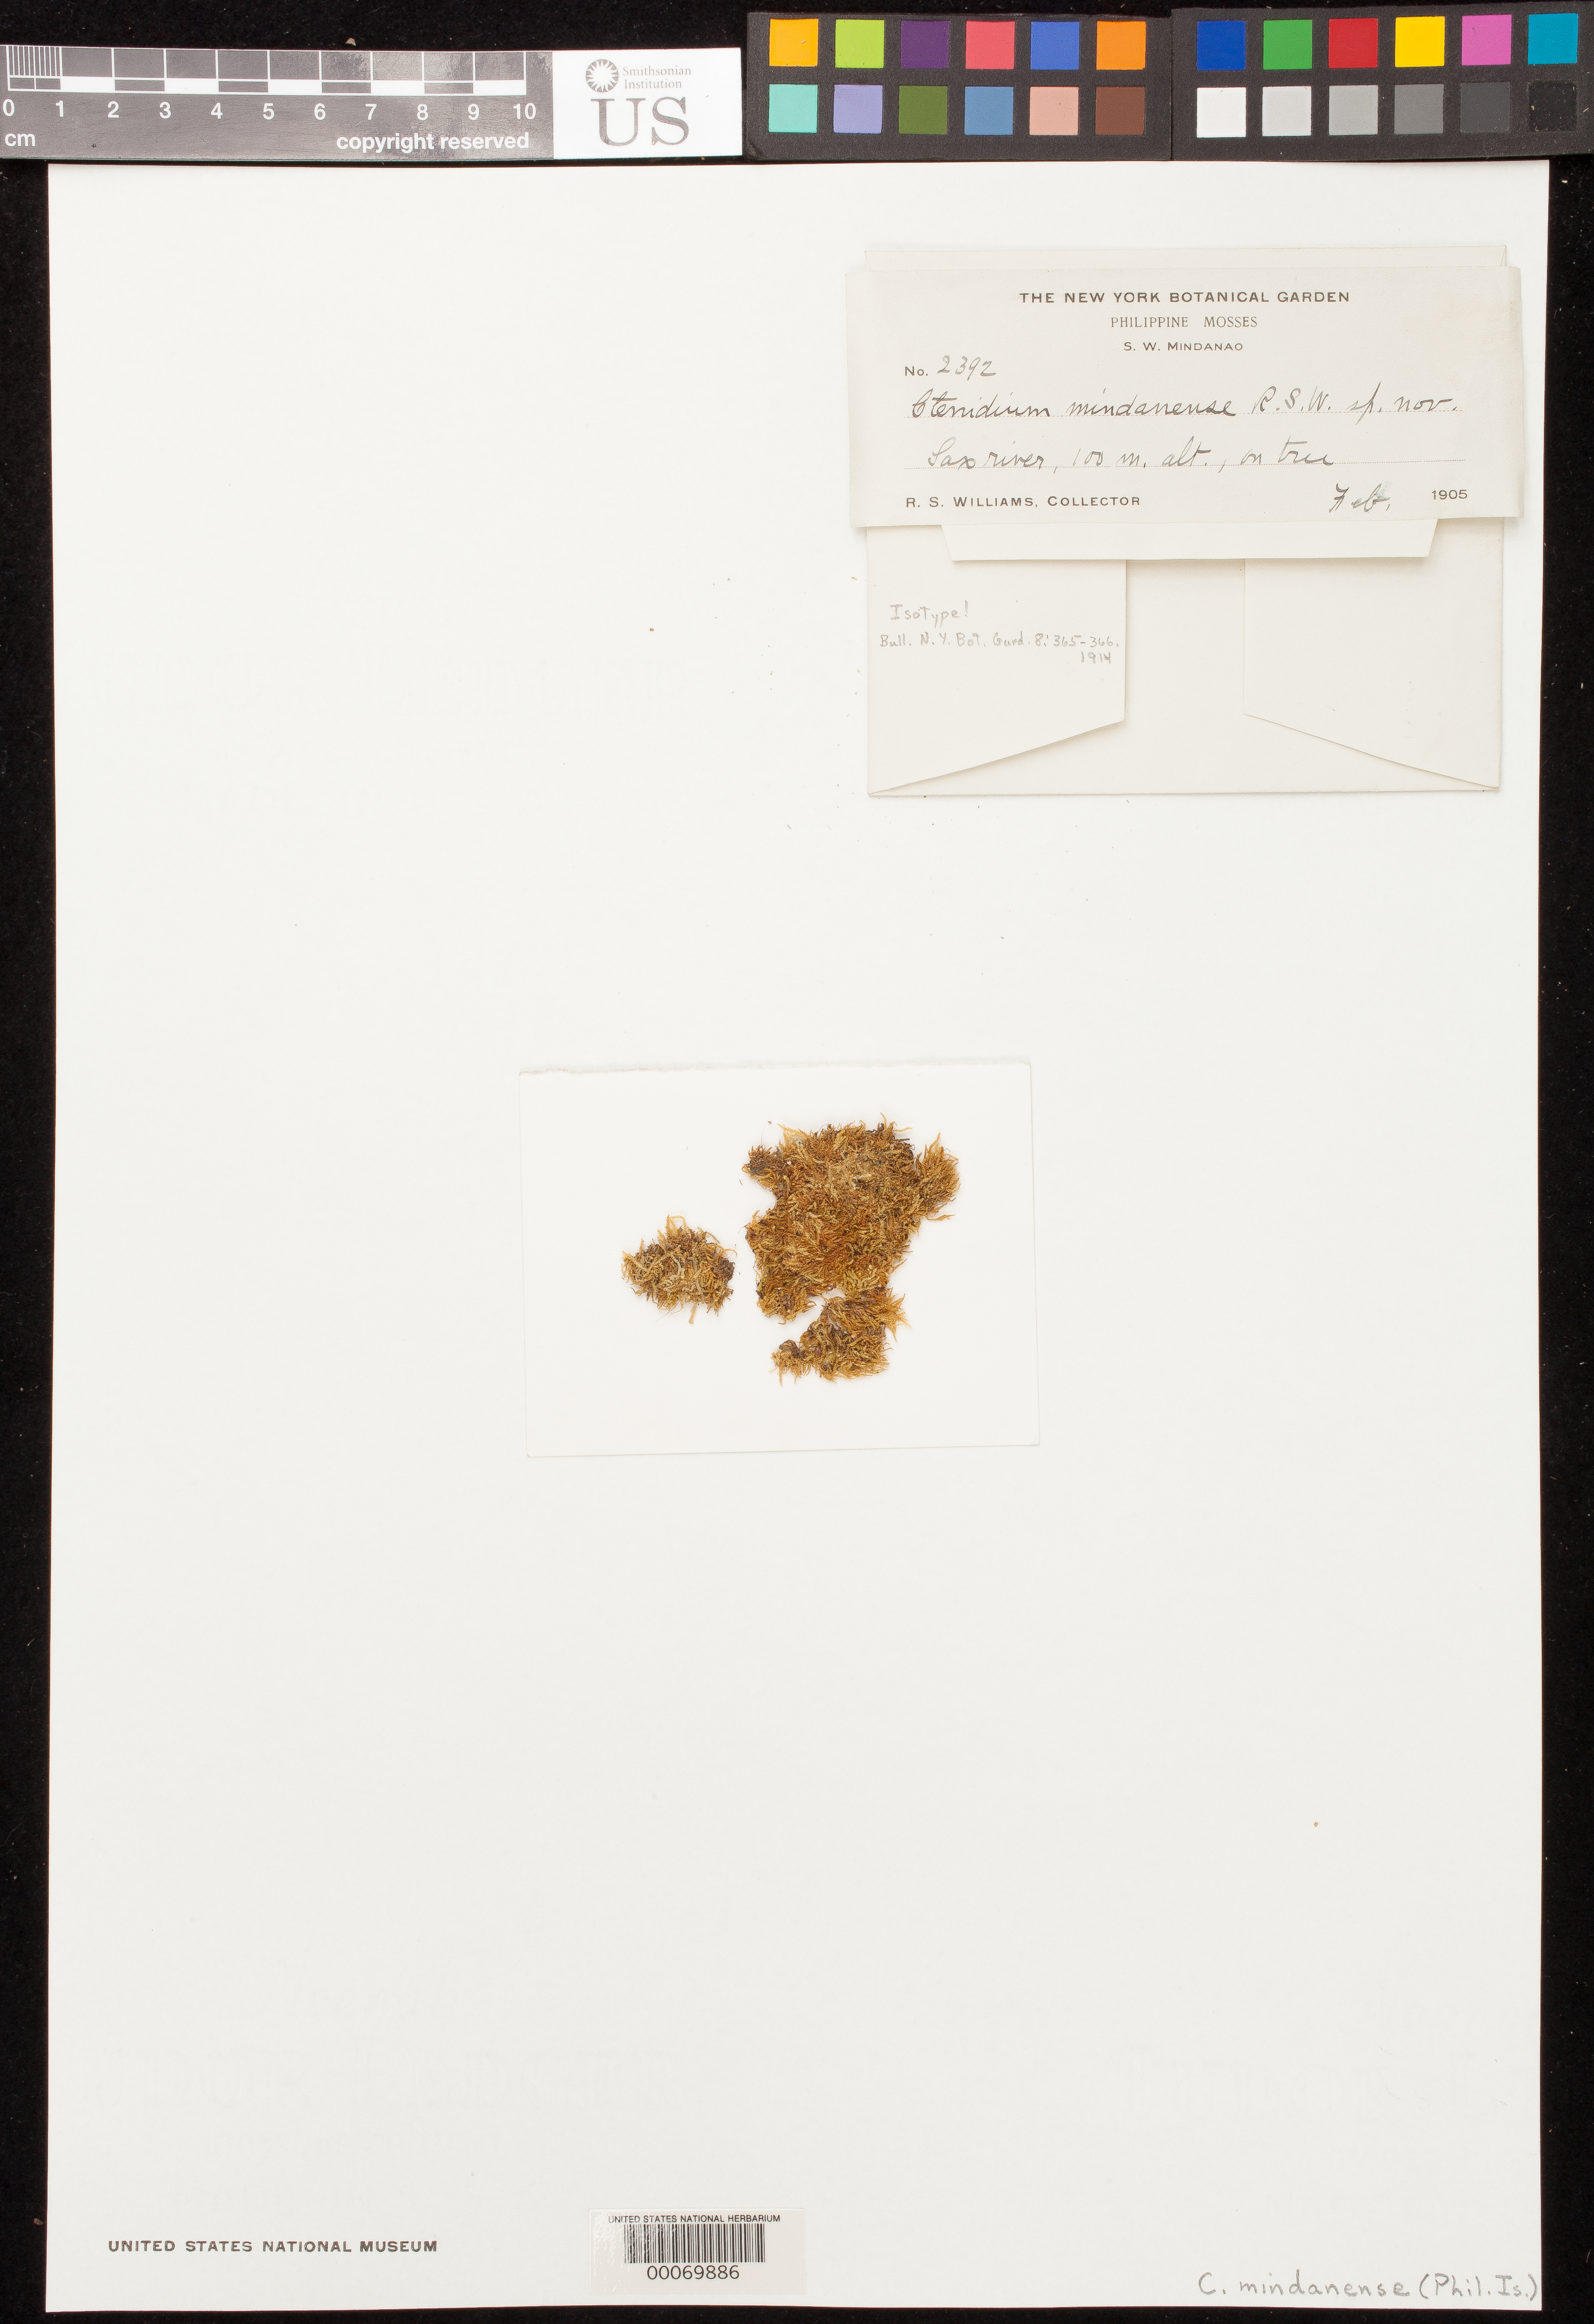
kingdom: Plantae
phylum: Bryophyta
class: Bryopsida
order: Hypnales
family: Myuriaceae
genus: Ctenidium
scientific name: Ctenidium mindanense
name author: R.S. Williams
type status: Isotype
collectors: R. S. Williams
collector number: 2392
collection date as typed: Feb 1905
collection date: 1905-02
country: Philippines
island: Mindanao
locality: Sax River.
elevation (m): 100